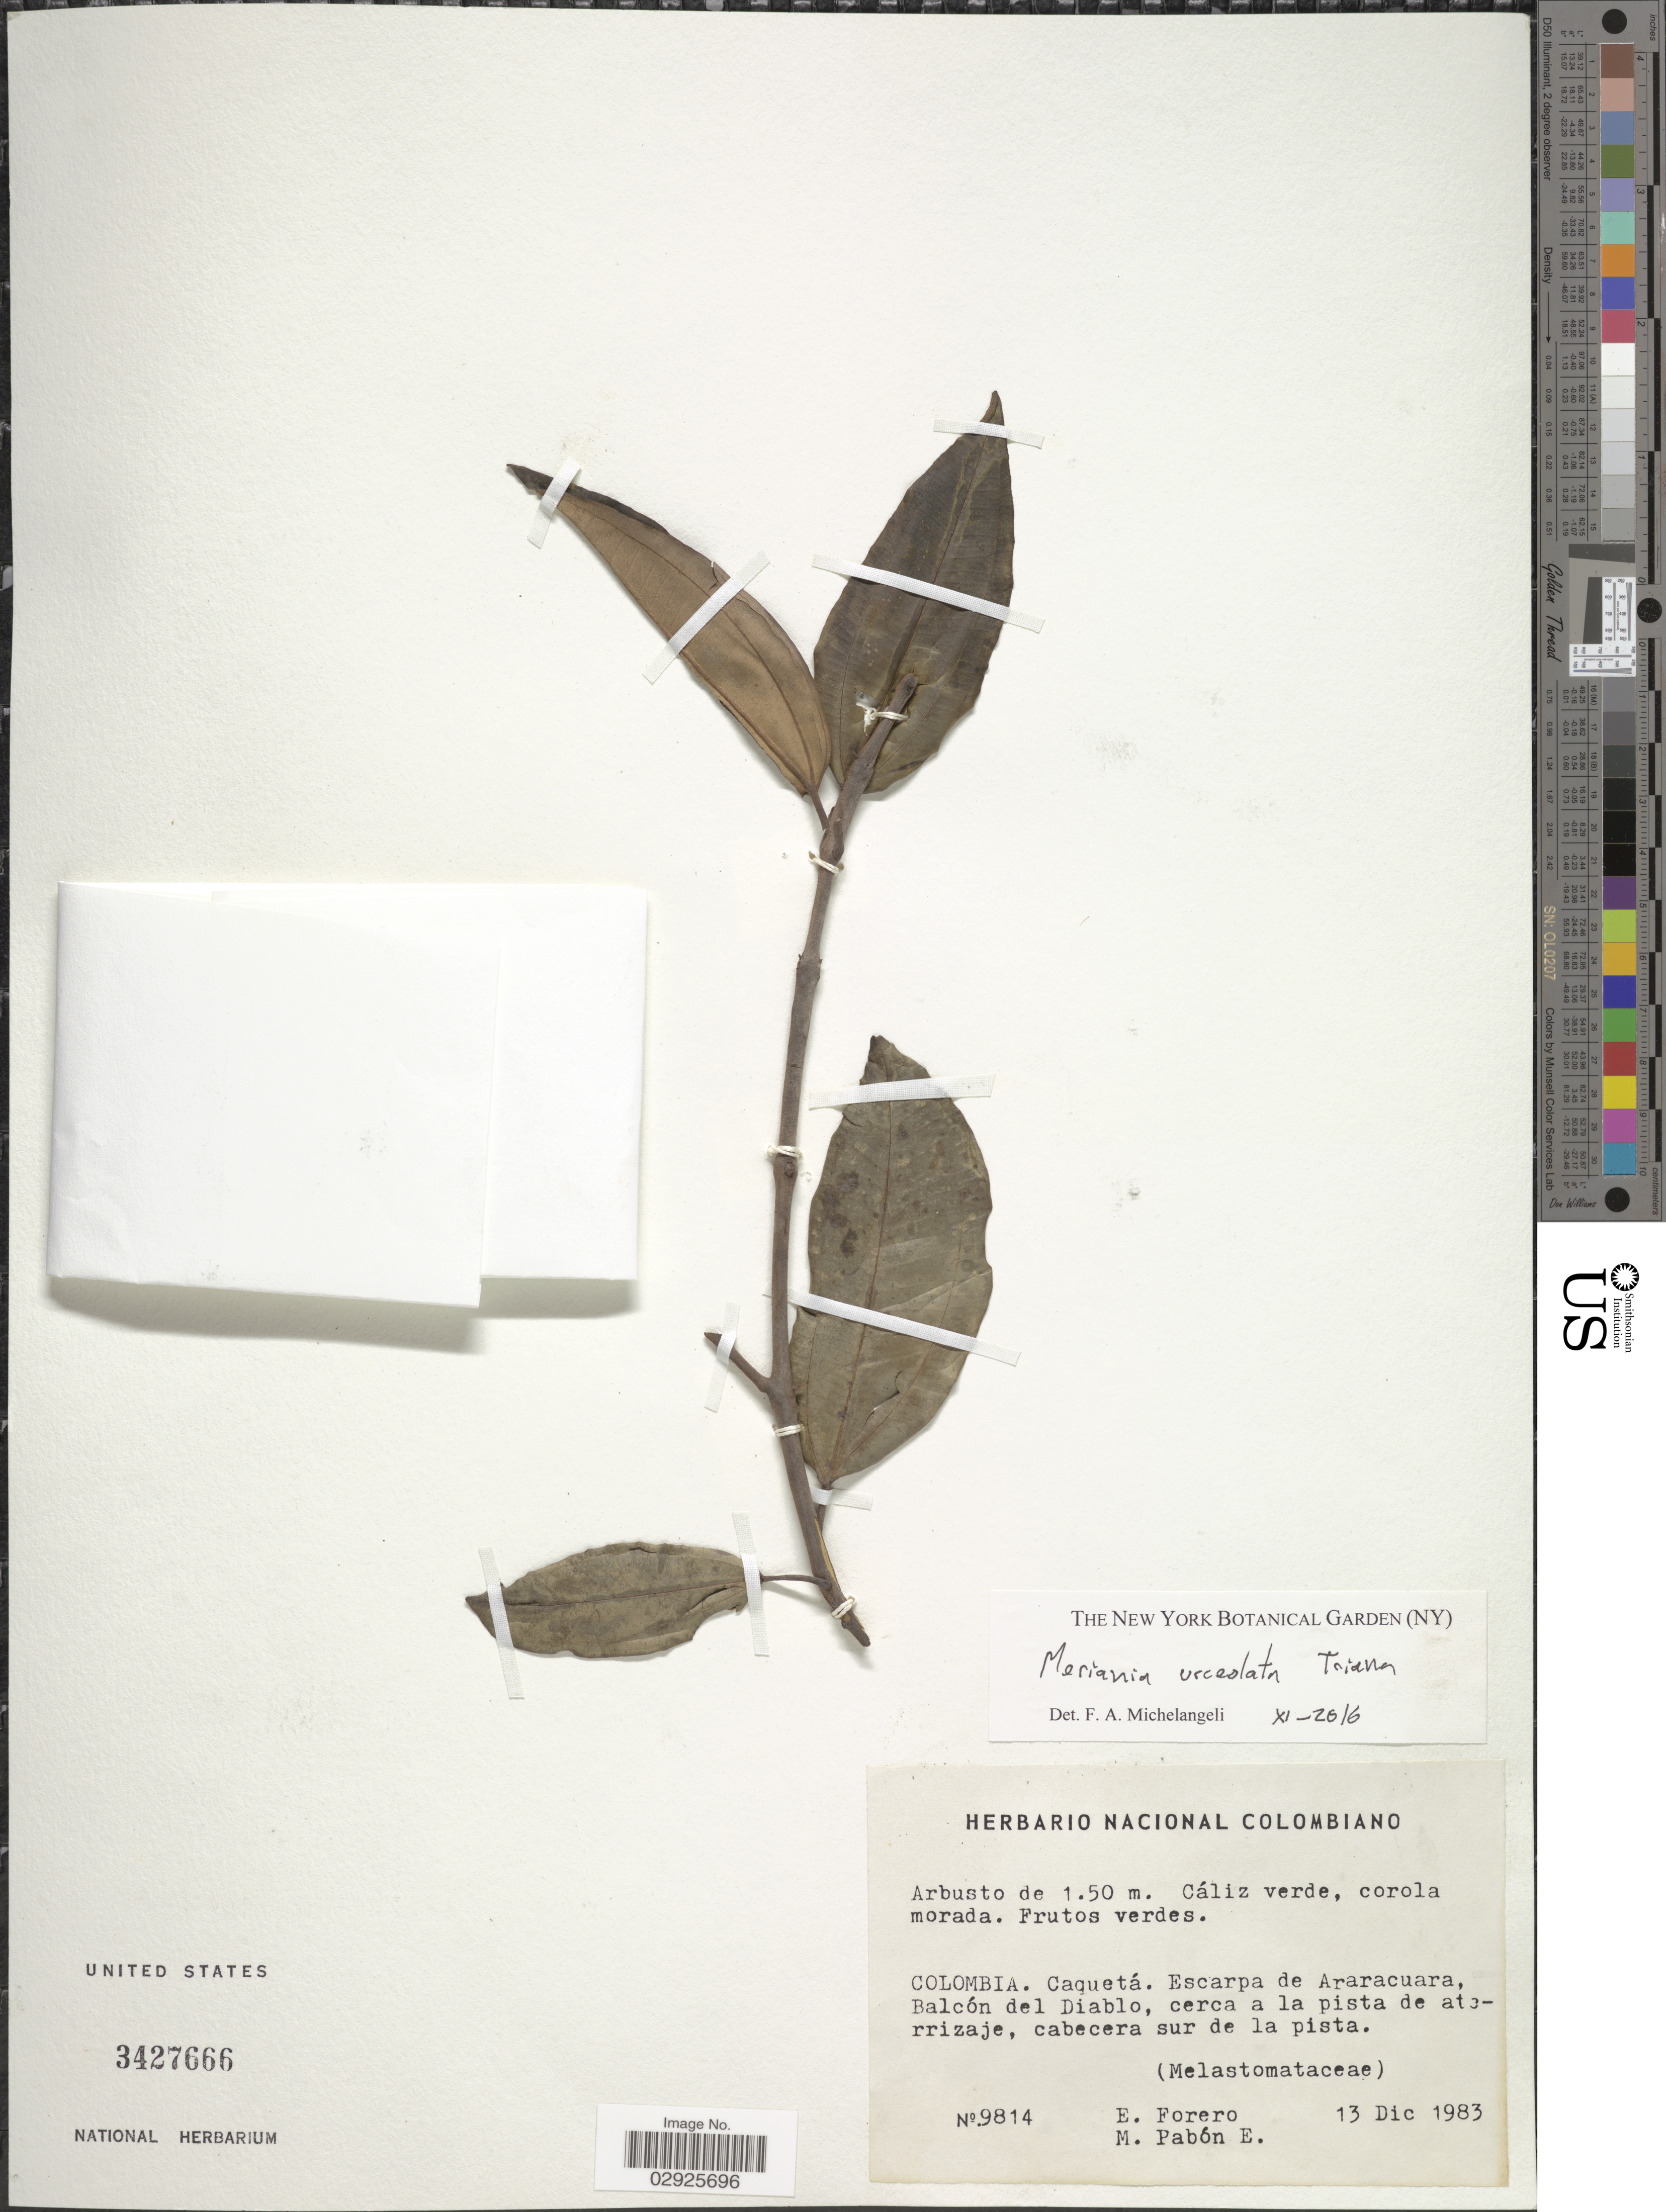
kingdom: Plantae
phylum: Tracheophyta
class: Magnoliopsida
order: Myrtales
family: Melastomataceae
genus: Meriania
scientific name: Meriania urceolata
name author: Triana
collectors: E. Forero & M. A. Pabon E.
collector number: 9814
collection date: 1983-12-13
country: Colombia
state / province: Caquetá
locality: Escarpa de Araracuara, Balcón del Diablo, cerca a la pista de aterrizaje, cabecera sur de la pista.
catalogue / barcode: US 3427666